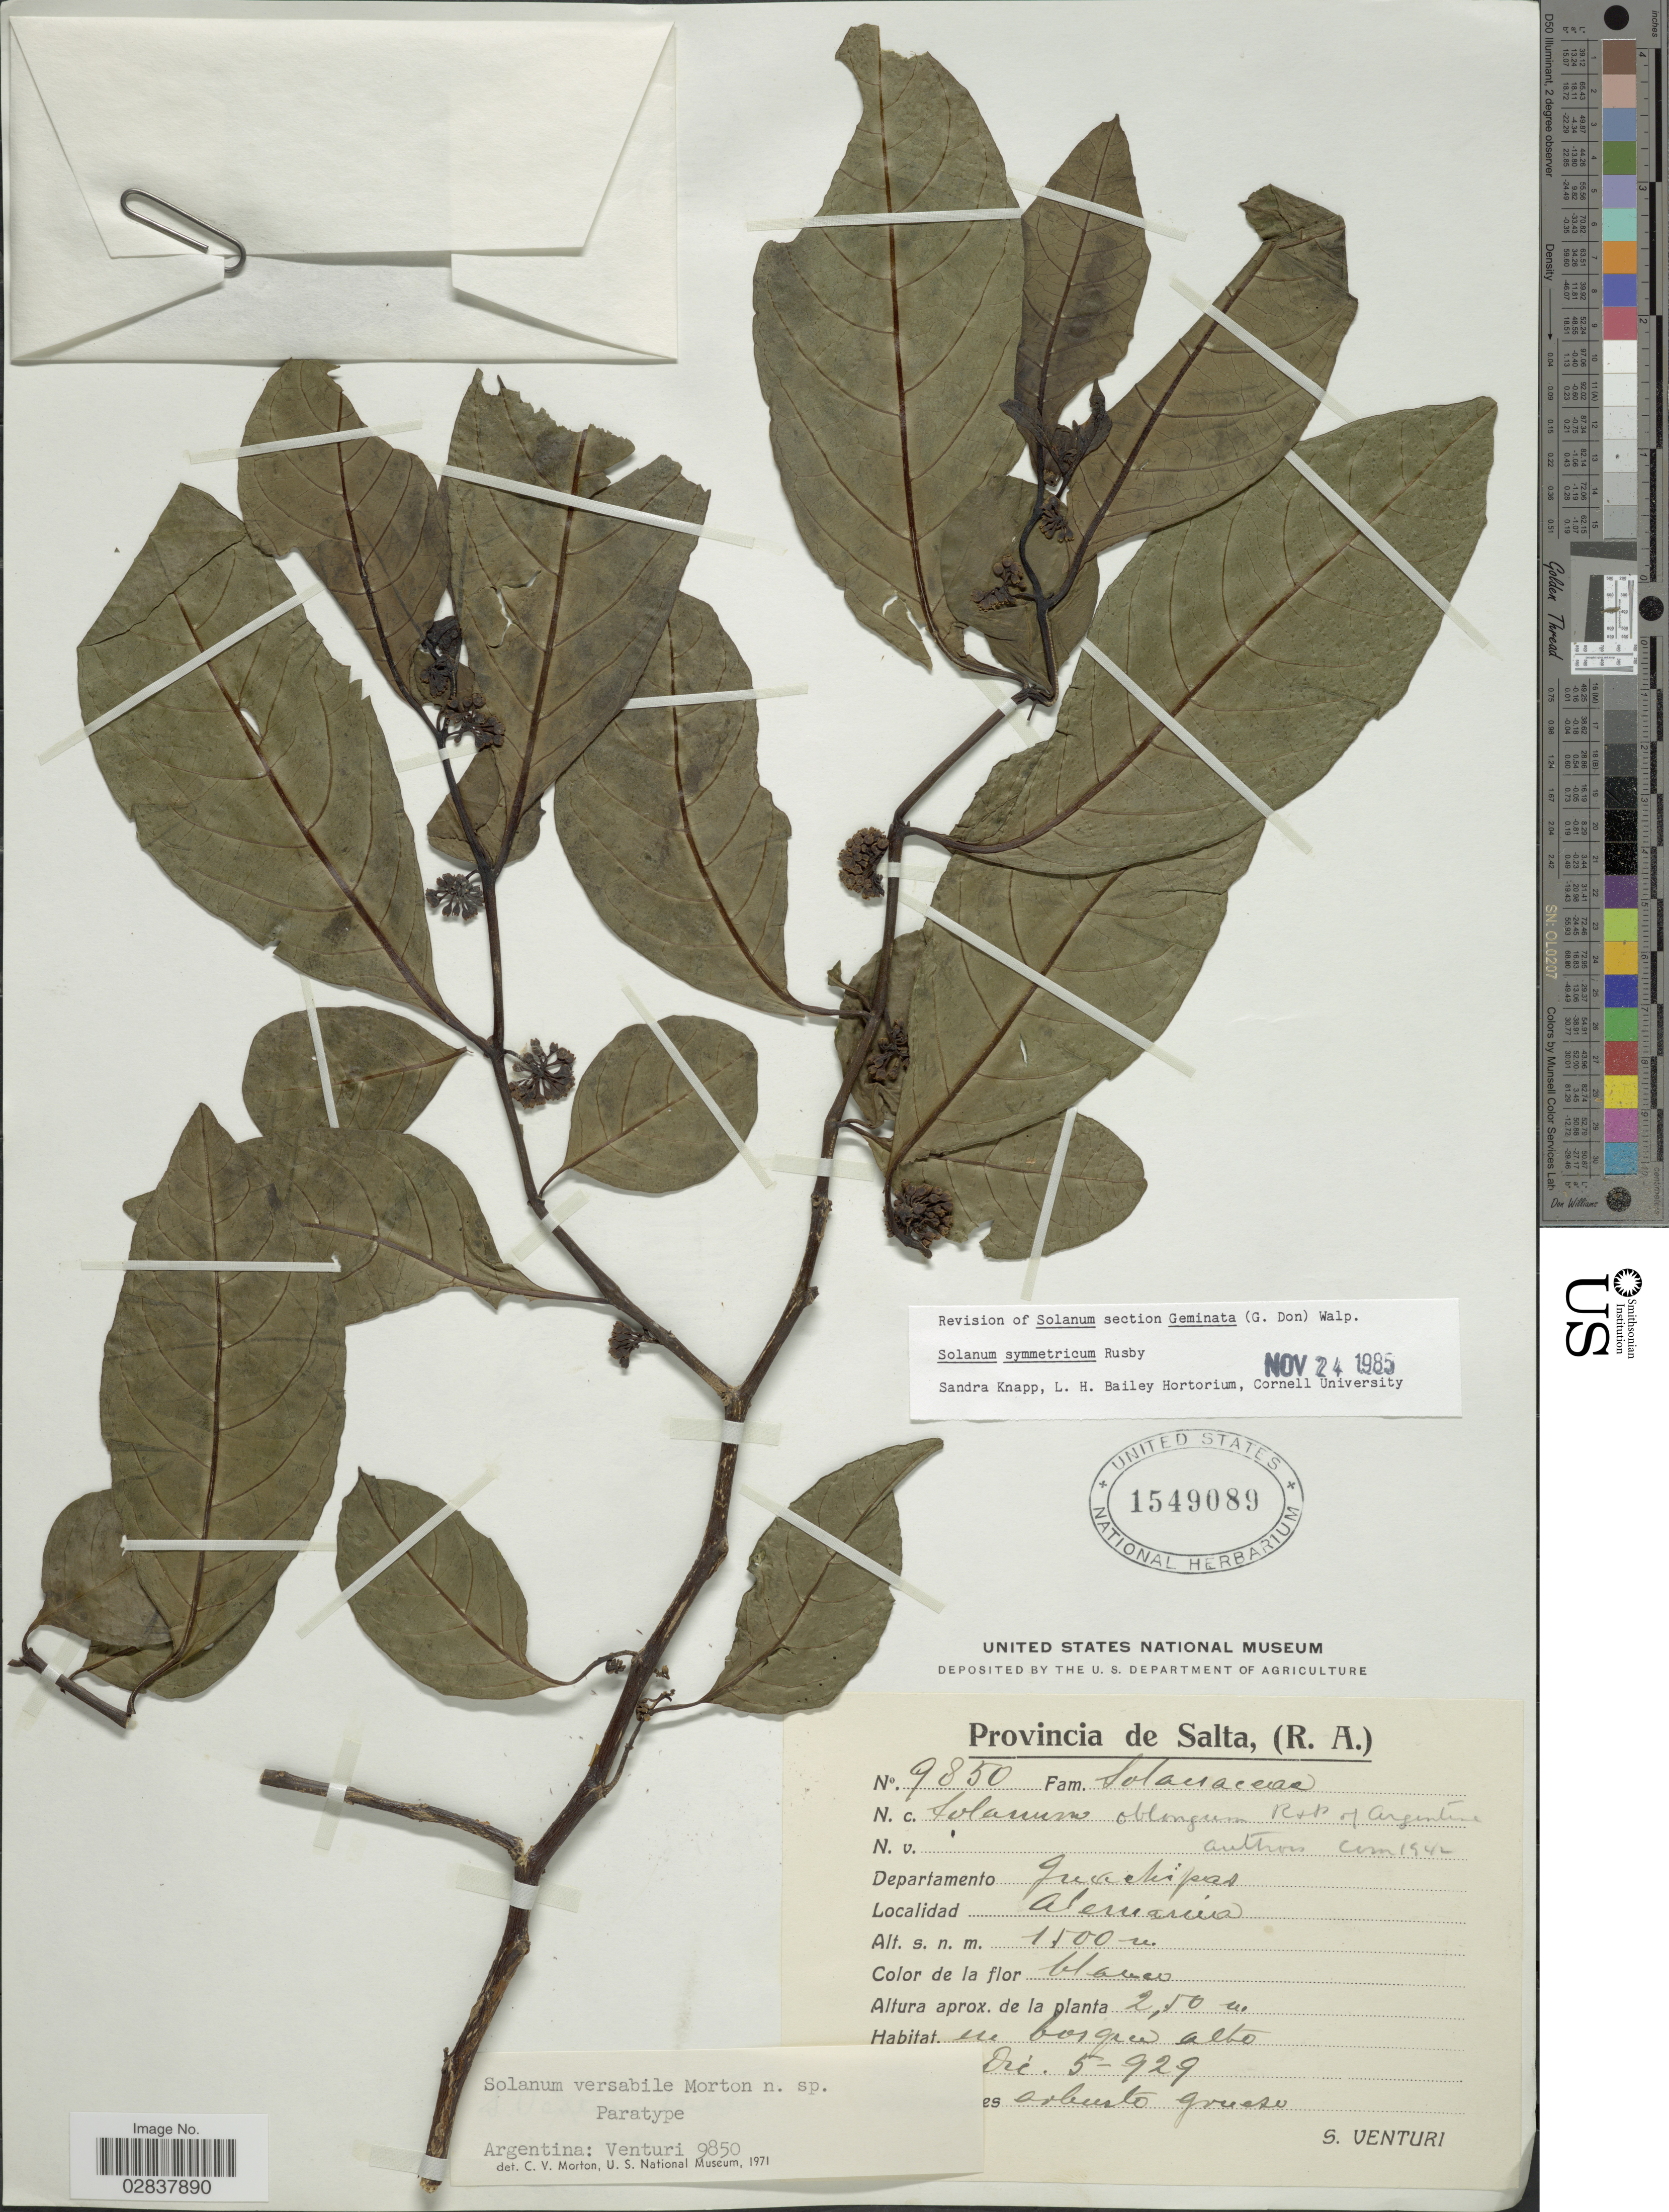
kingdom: Plantae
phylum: Tracheophyta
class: Magnoliopsida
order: Solanales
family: Solanaceae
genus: Solanum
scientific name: Solanum symmetricum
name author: Rusby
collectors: S. Venturi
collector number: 9850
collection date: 1929-12-05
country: Argentina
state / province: Salta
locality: (R.A.) Departamento Guachipas, Alemenia.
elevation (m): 1500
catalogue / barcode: US 1549089